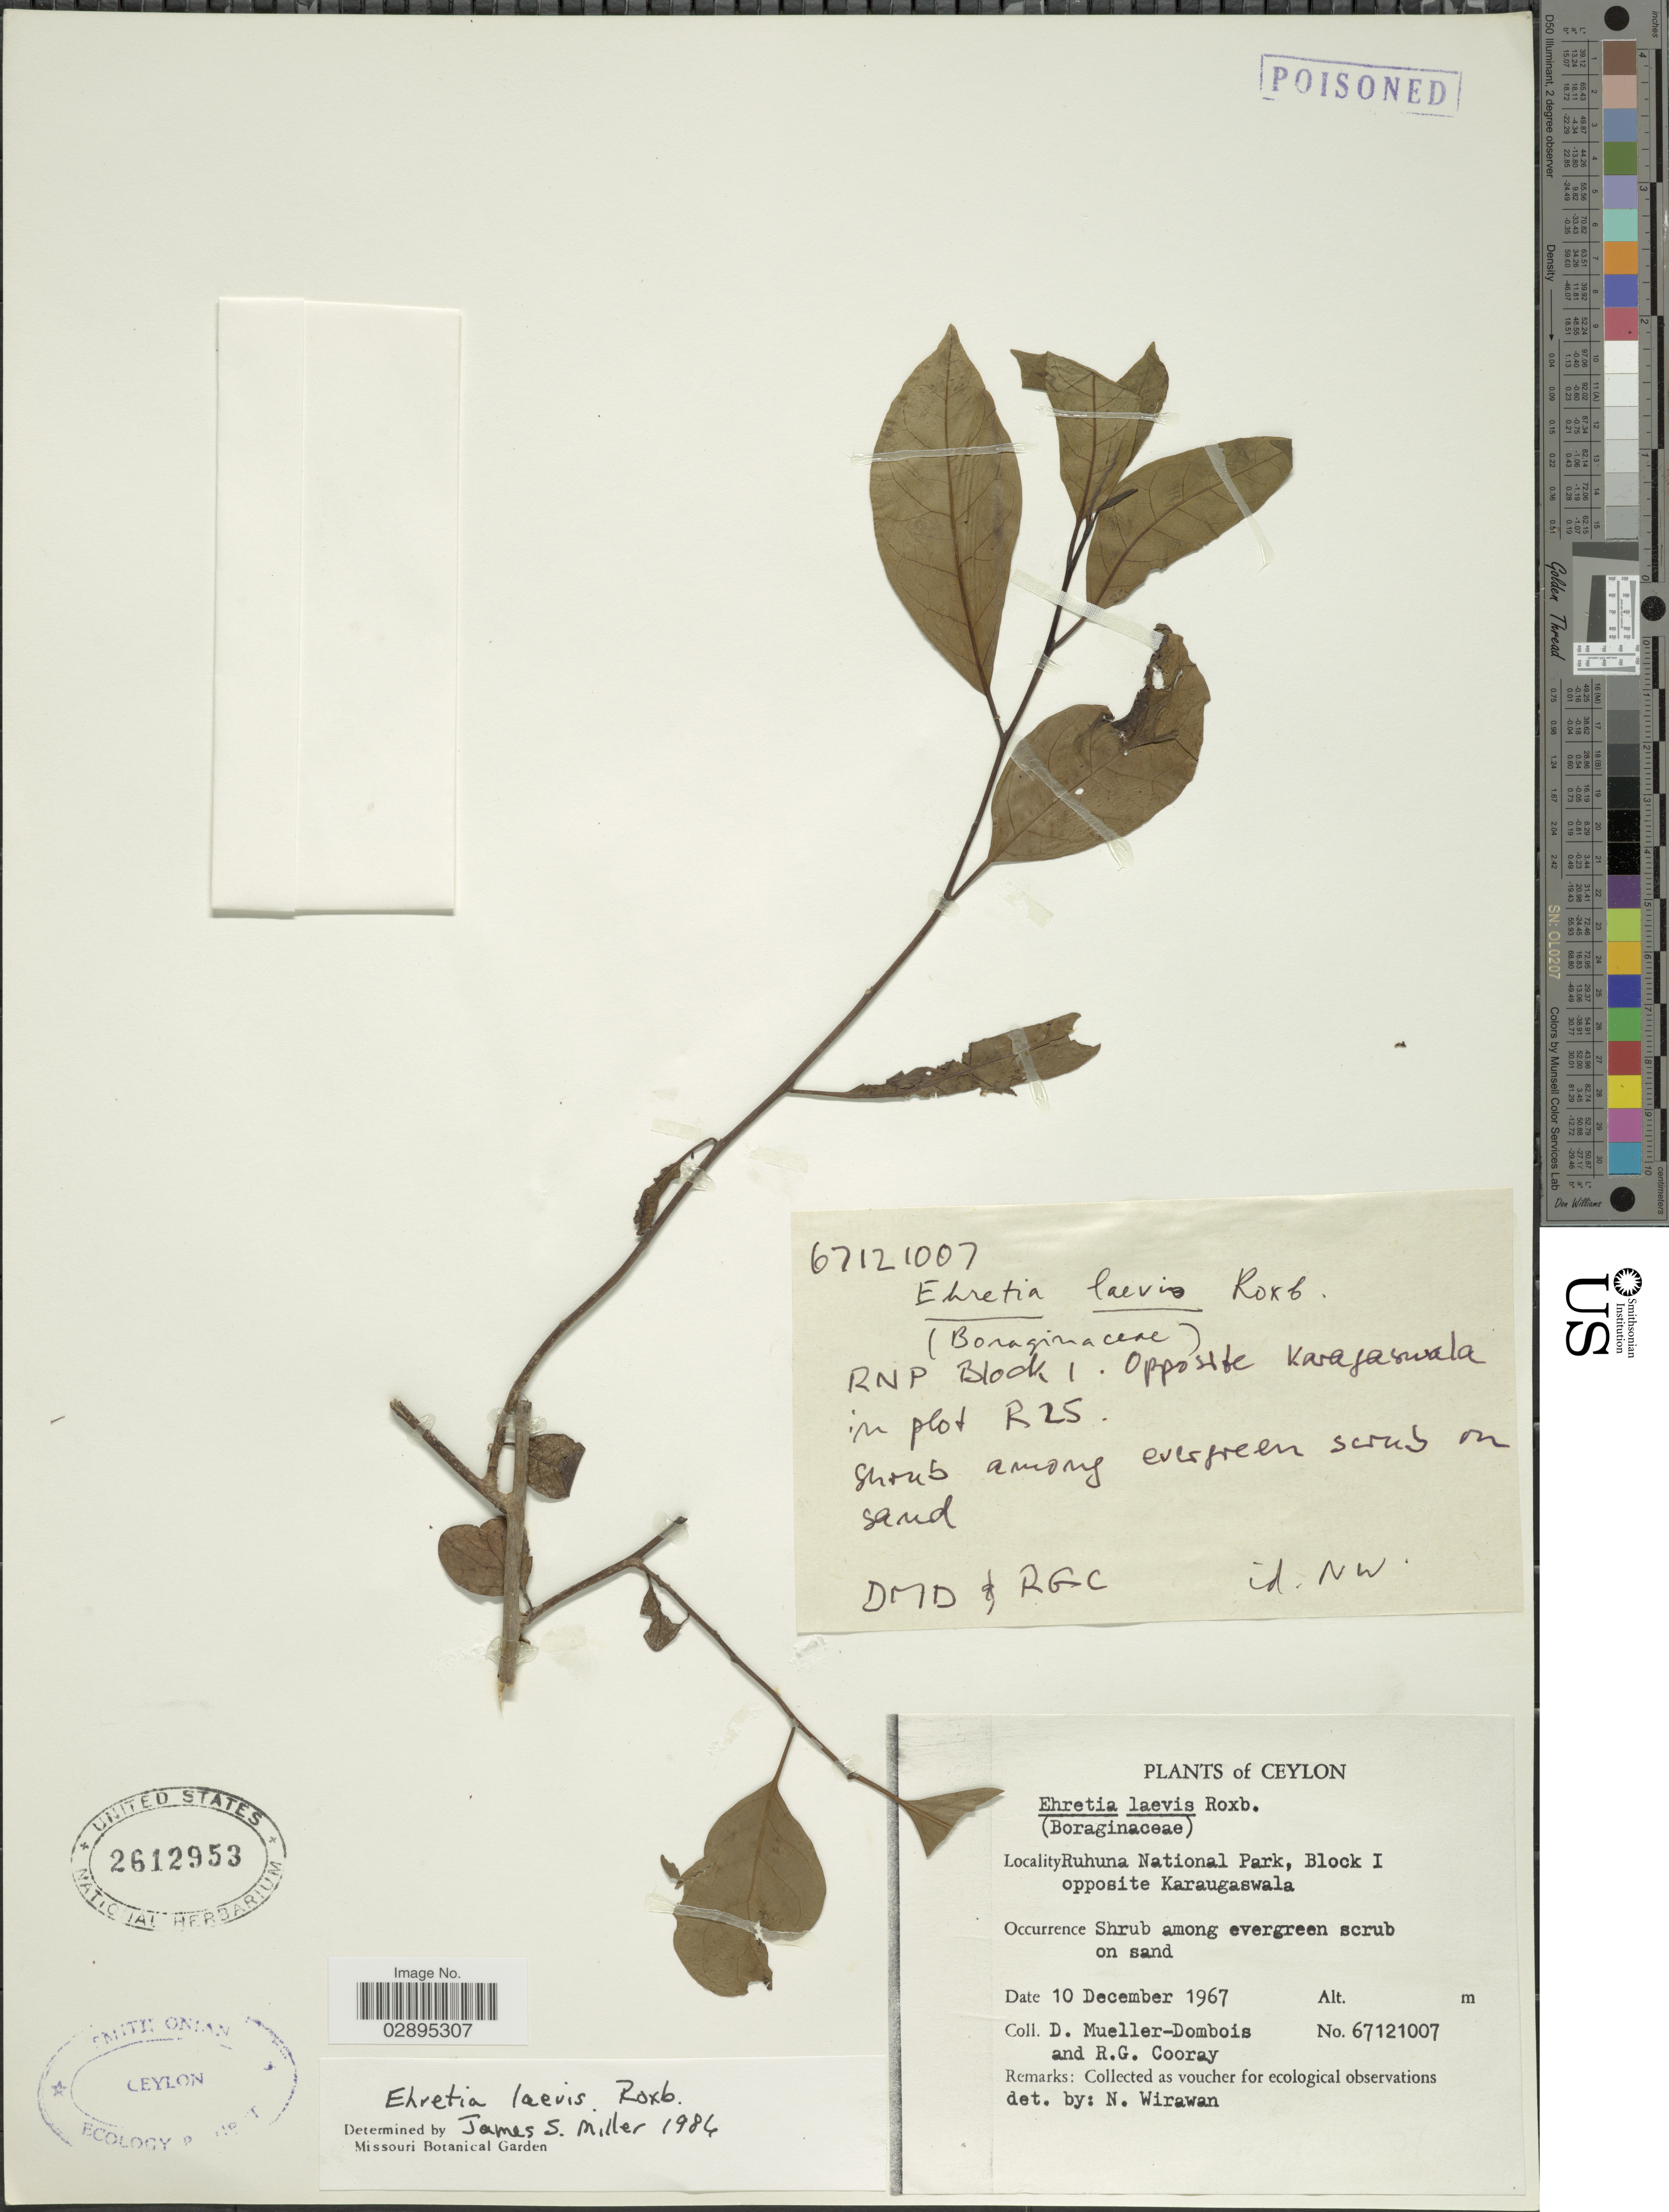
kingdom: Plantae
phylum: Tracheophyta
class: Magnoliopsida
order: Boraginales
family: Ehretiaceae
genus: Ehretia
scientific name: Ehretia laevis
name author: Roxb.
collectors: D. Mueller-Dombois & R. Cooray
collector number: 67121007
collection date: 1967-12-10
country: Sri Lanka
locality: Ceylon. Ruhuna National Park, Block I opposite Karaugaswala.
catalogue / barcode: US 2612953